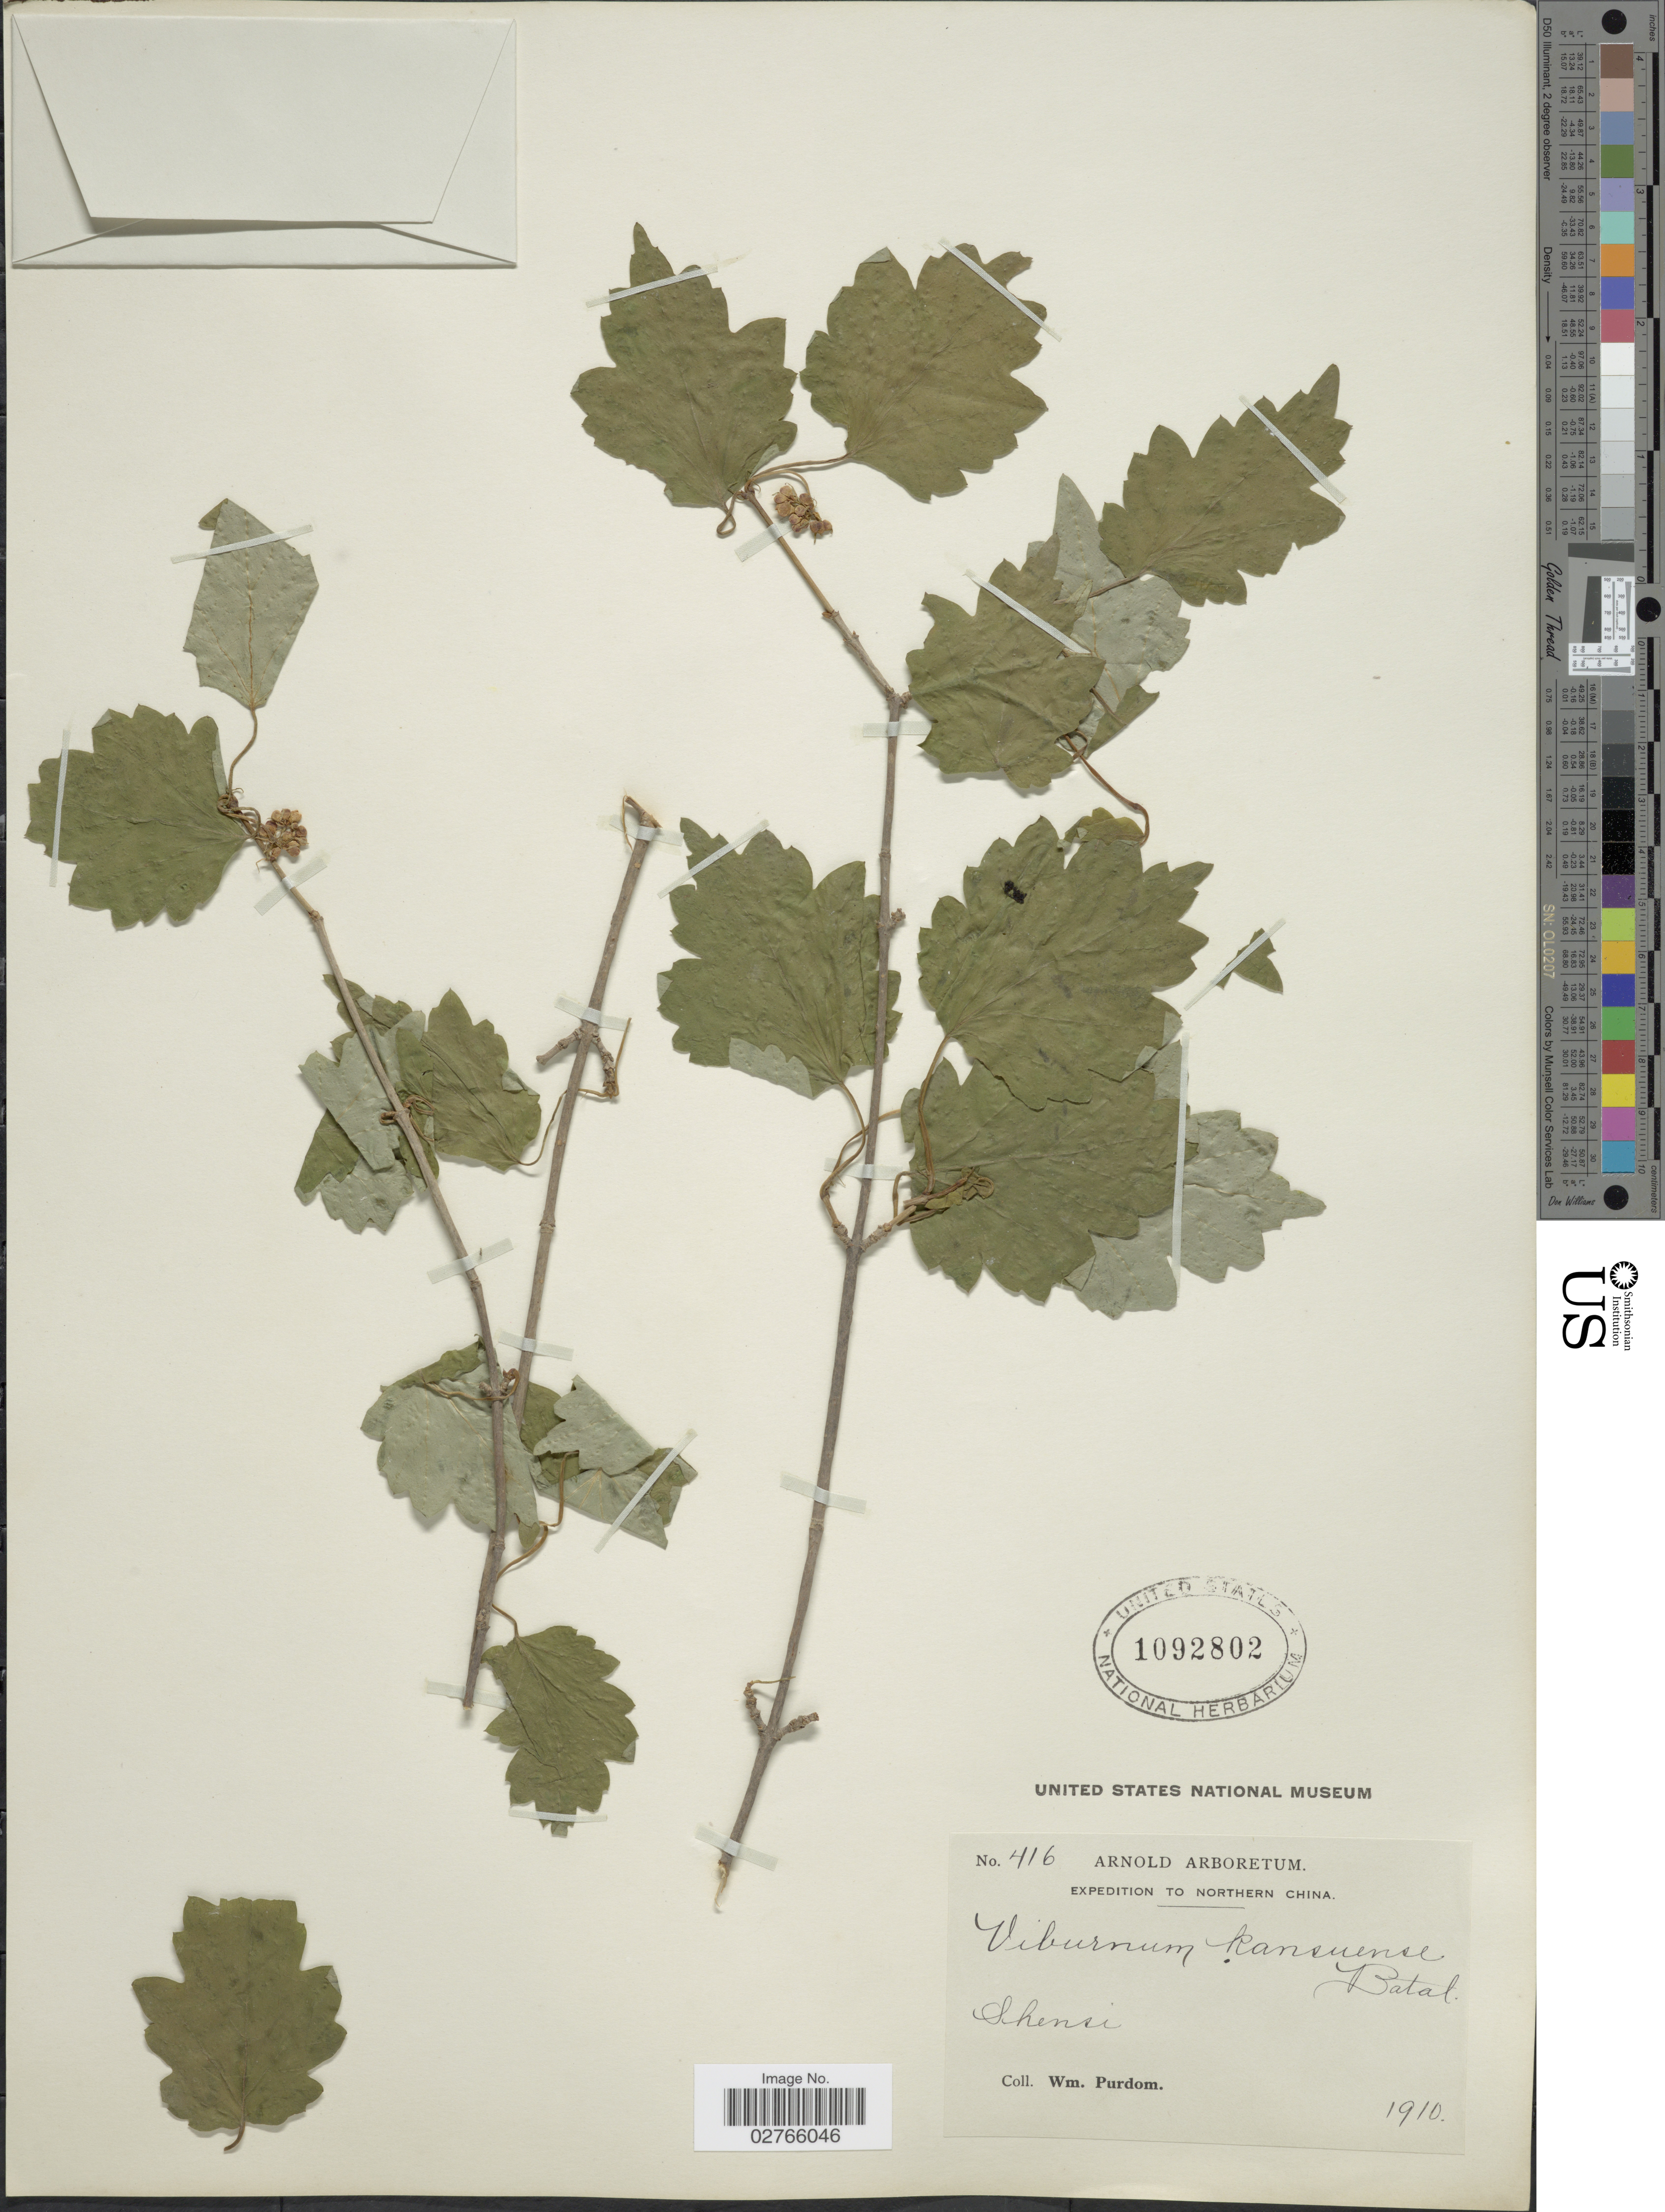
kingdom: Plantae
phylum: Tracheophyta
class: Magnoliopsida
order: Dipsacales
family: Viburnaceae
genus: Viburnum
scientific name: Viburnum kansuense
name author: Batalin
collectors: W. Purdom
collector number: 416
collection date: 1910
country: China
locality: Northern China, Shensi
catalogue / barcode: US 1092802